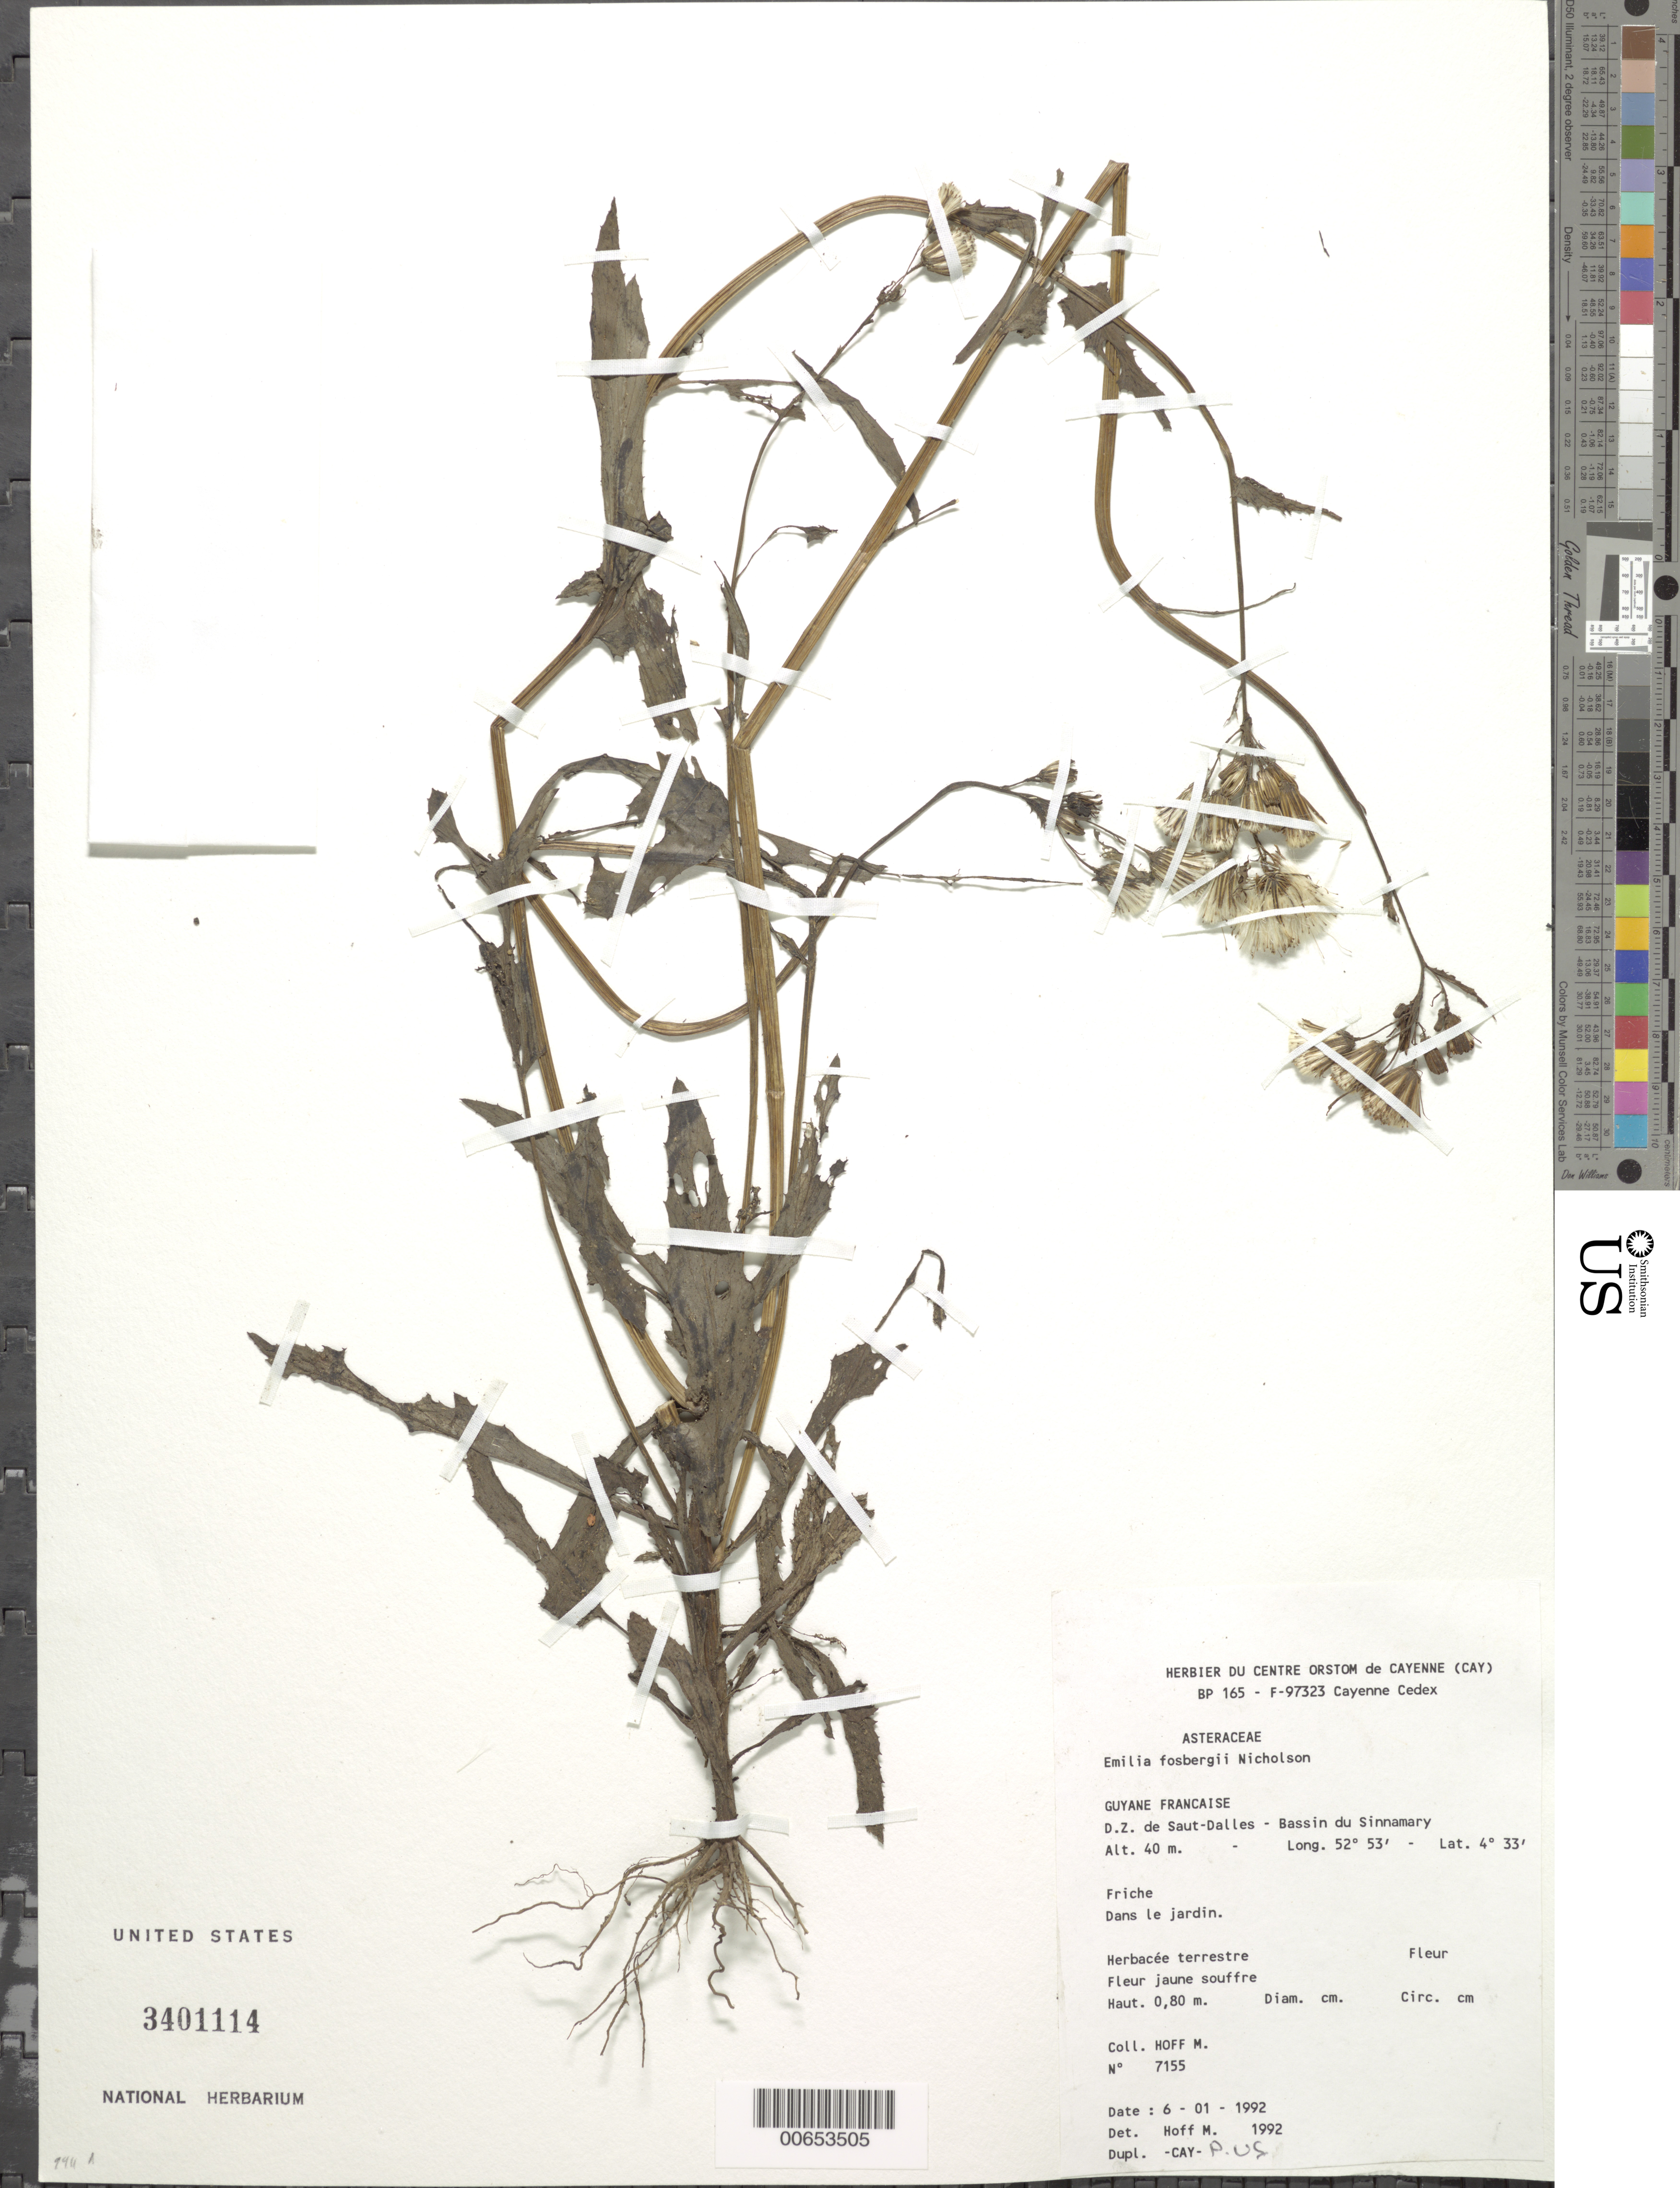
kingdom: Plantae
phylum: Tracheophyta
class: Magnoliopsida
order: Asterales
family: Asteraceae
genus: Emilia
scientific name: Emilia fosbergii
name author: Nicolson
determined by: Hoff, M.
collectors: M. Hoff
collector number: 7155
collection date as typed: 6-Jan-92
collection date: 1992-01-06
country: French Guiana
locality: D.Z. de Saut-Dalles, Bassin du Sinnamary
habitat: Friche, dans la jardin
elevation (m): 40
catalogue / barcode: US 3401114